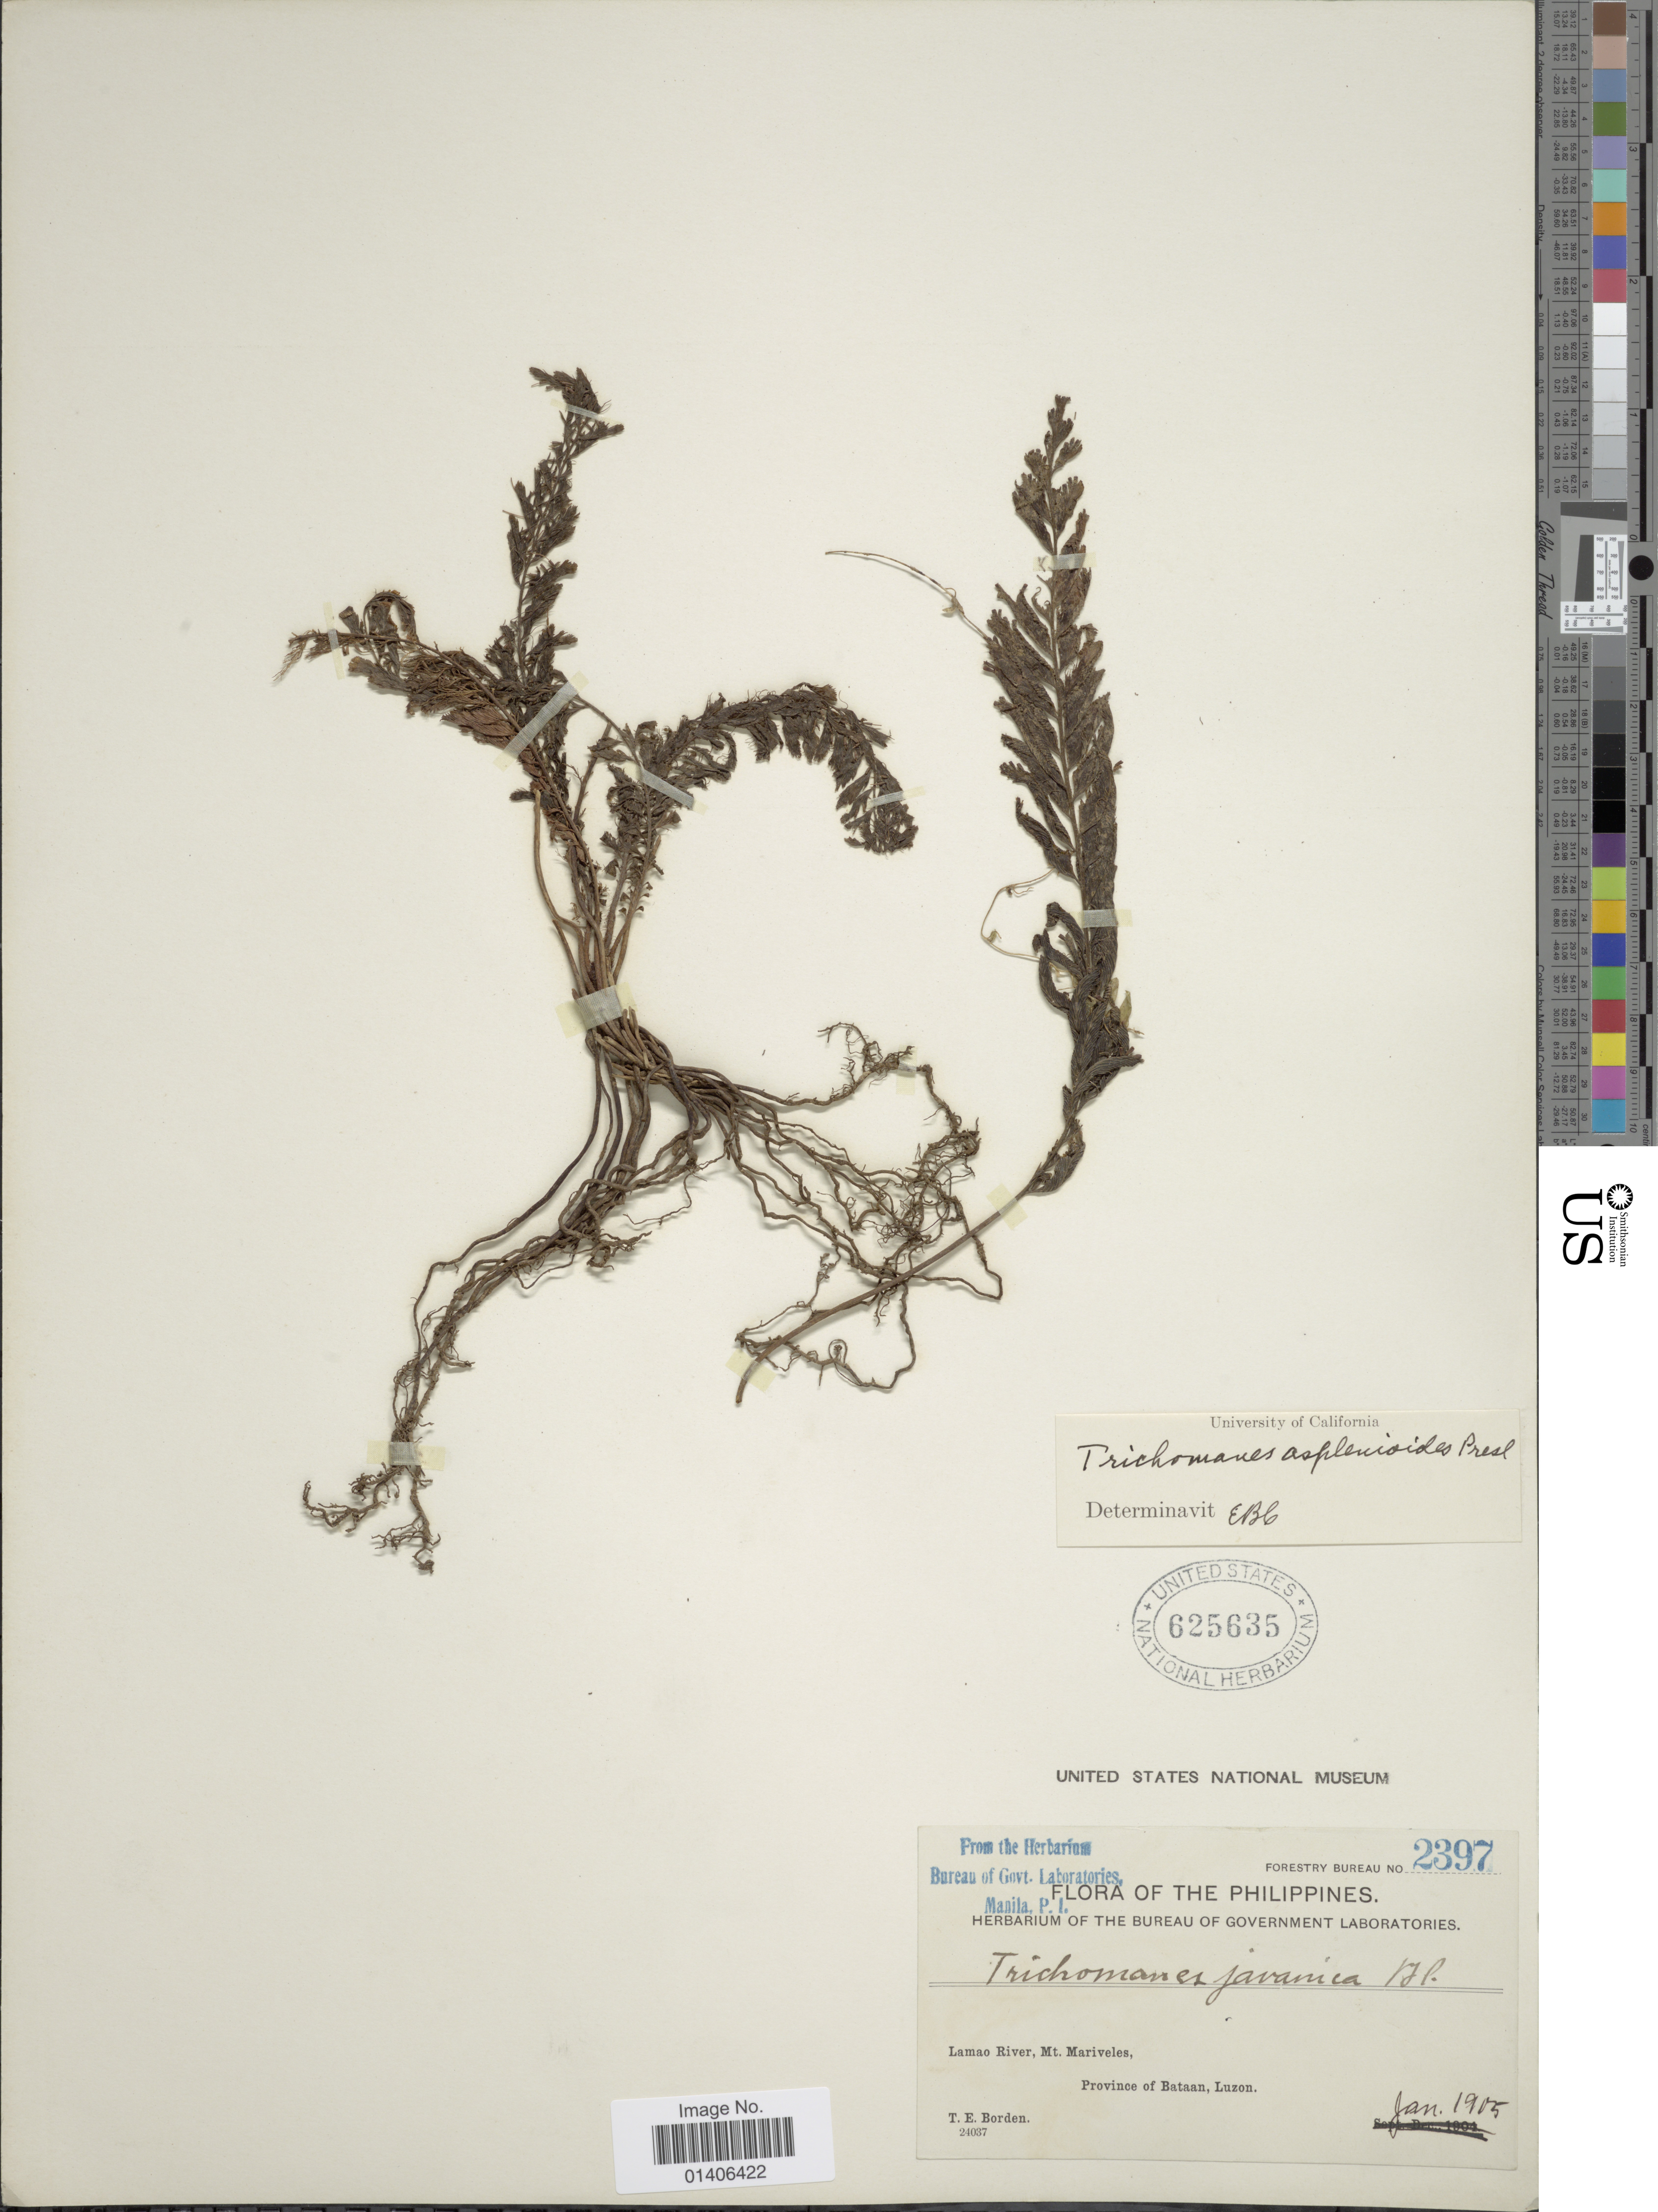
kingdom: Plantae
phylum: Tracheophyta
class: Polypodiopsida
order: Hymenophyllales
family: Hymenophyllaceae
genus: Cephalomanes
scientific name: Cephalomanes javanicum var. asplenoides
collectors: T. E. Borden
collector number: Forestry Bureau 2397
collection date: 1905-01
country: Philippines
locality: Lamao River, Mt Mariveles, Province of Bataan, Luzon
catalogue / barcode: US 625635